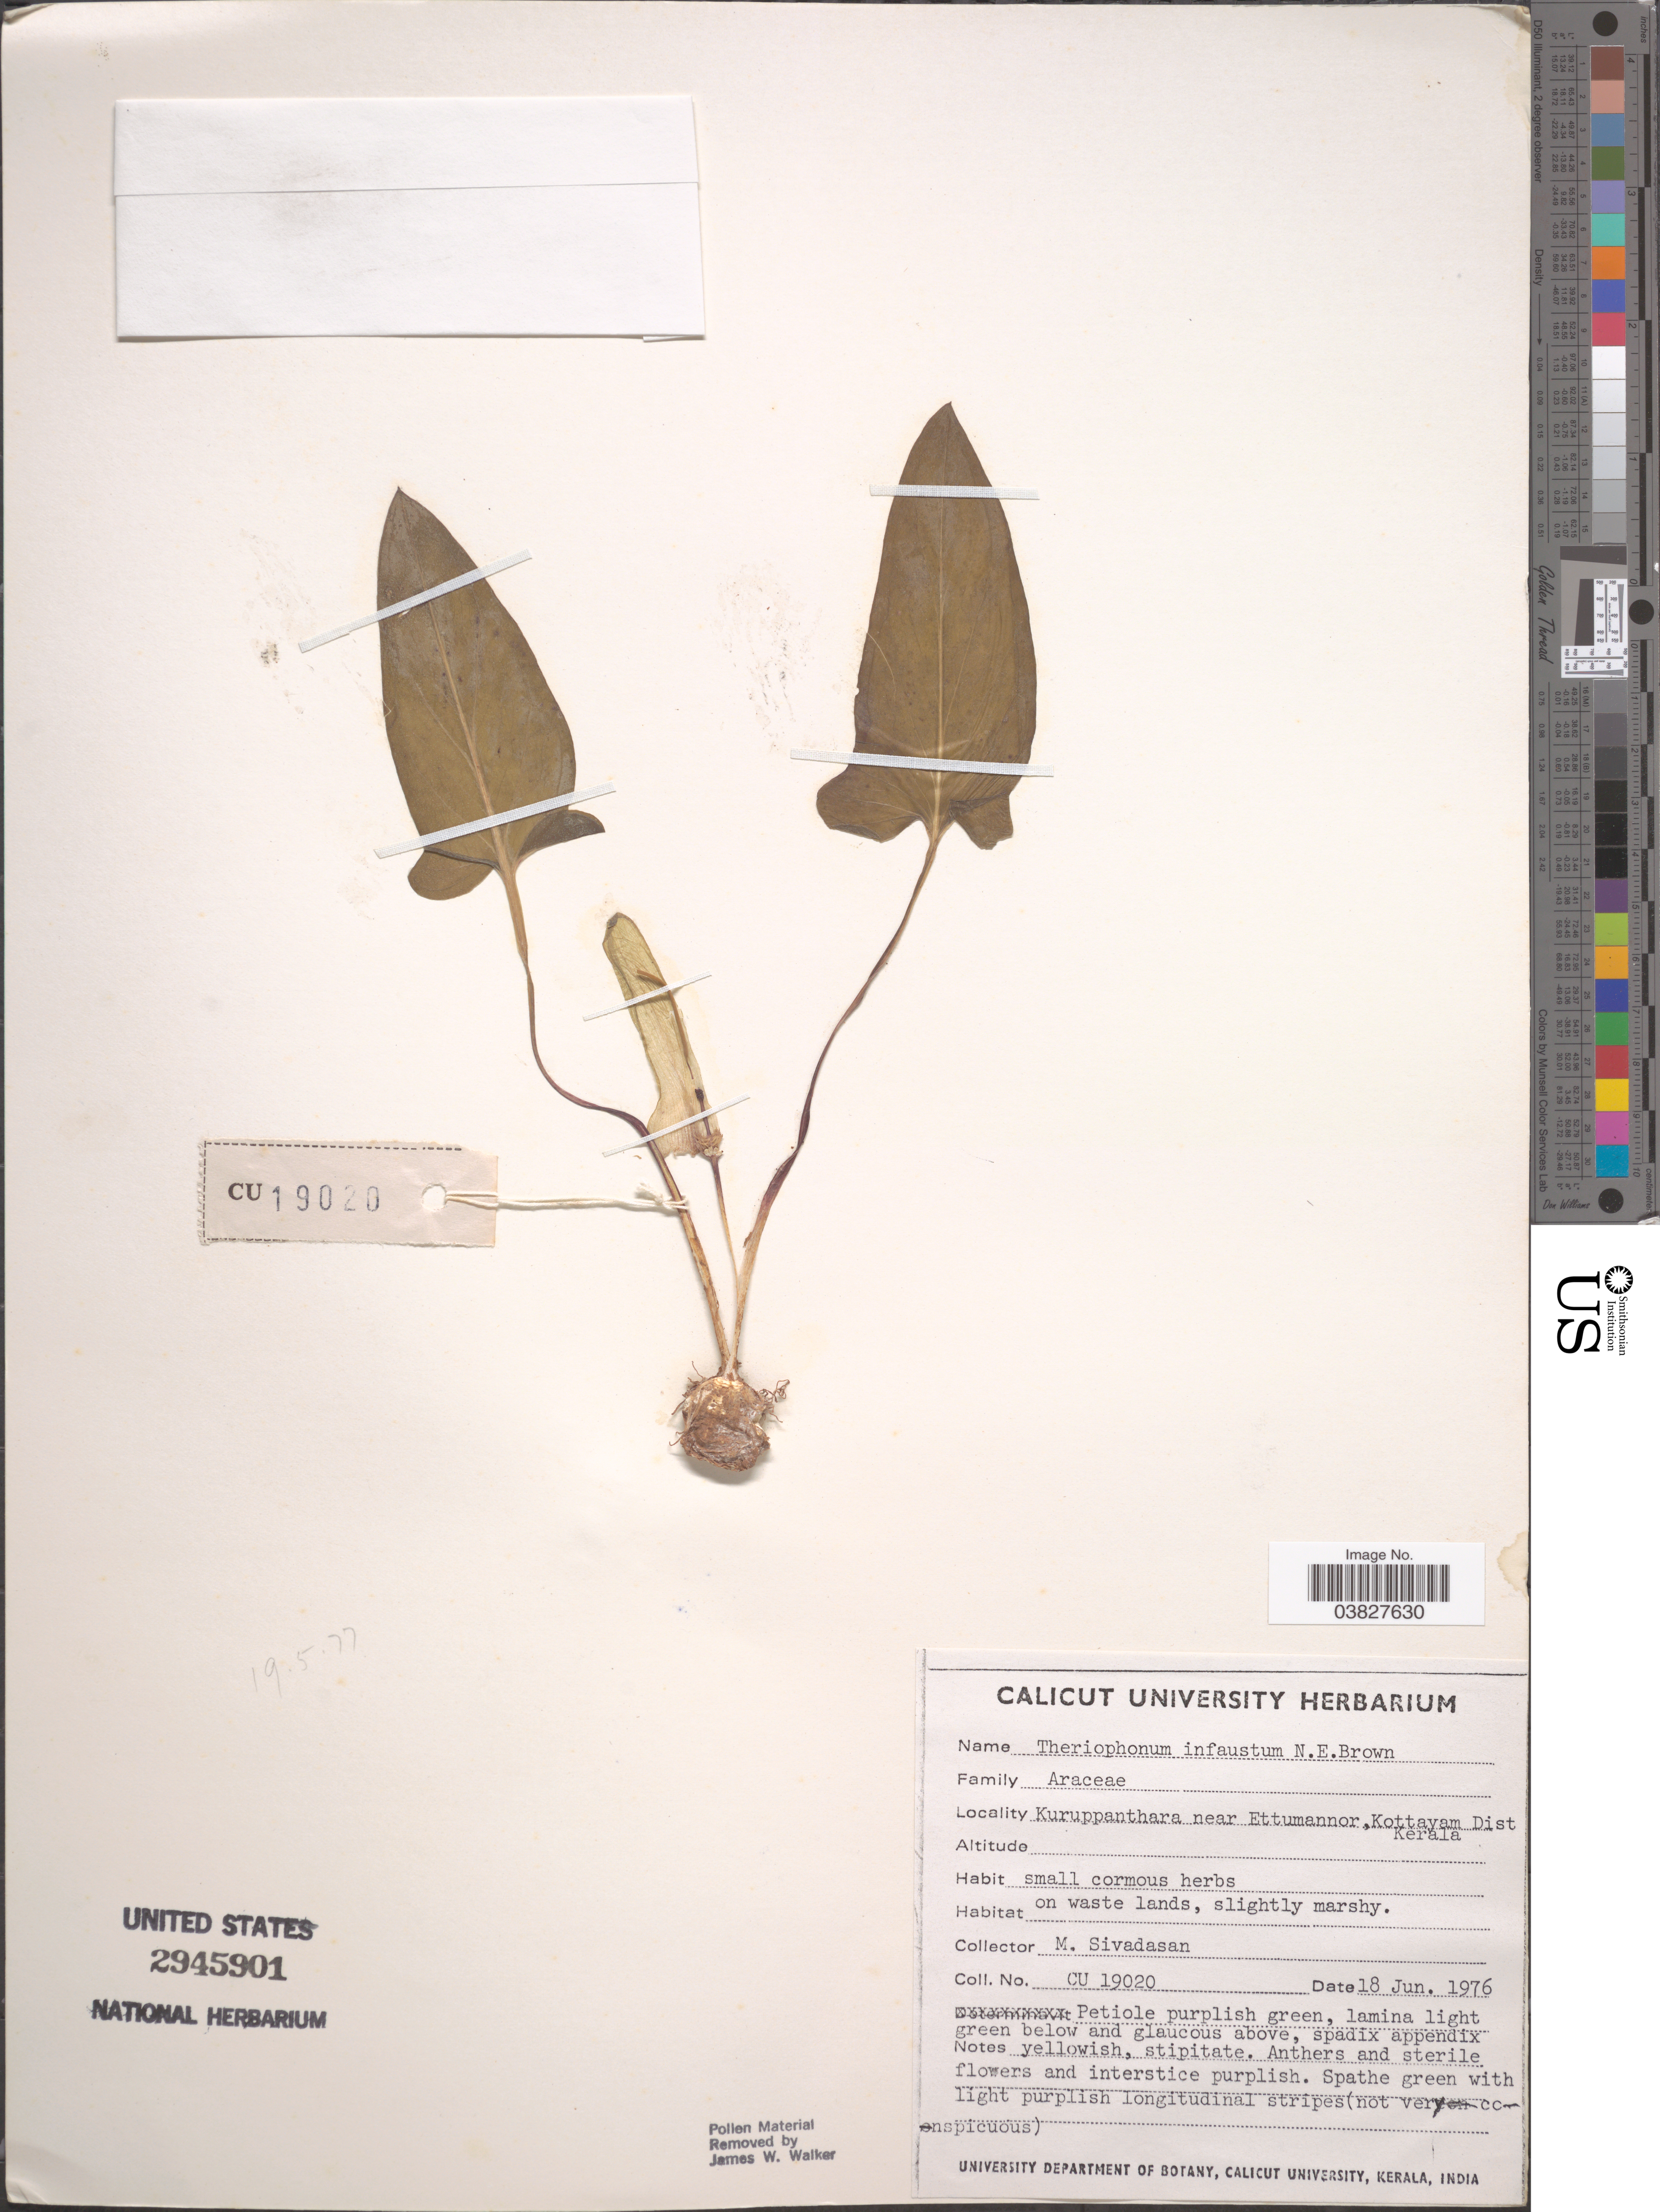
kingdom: Plantae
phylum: Tracheophyta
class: Liliopsida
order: Alismatales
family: Araceae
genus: Theriophonum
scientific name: Theriophonum infaustum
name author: N.E. Br.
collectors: M. Sivadasan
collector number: CU19020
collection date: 1976-06-18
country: India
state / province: Kerala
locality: Kuruppanthara near Ettumannor, Kottayam Dist.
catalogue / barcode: US 2945901